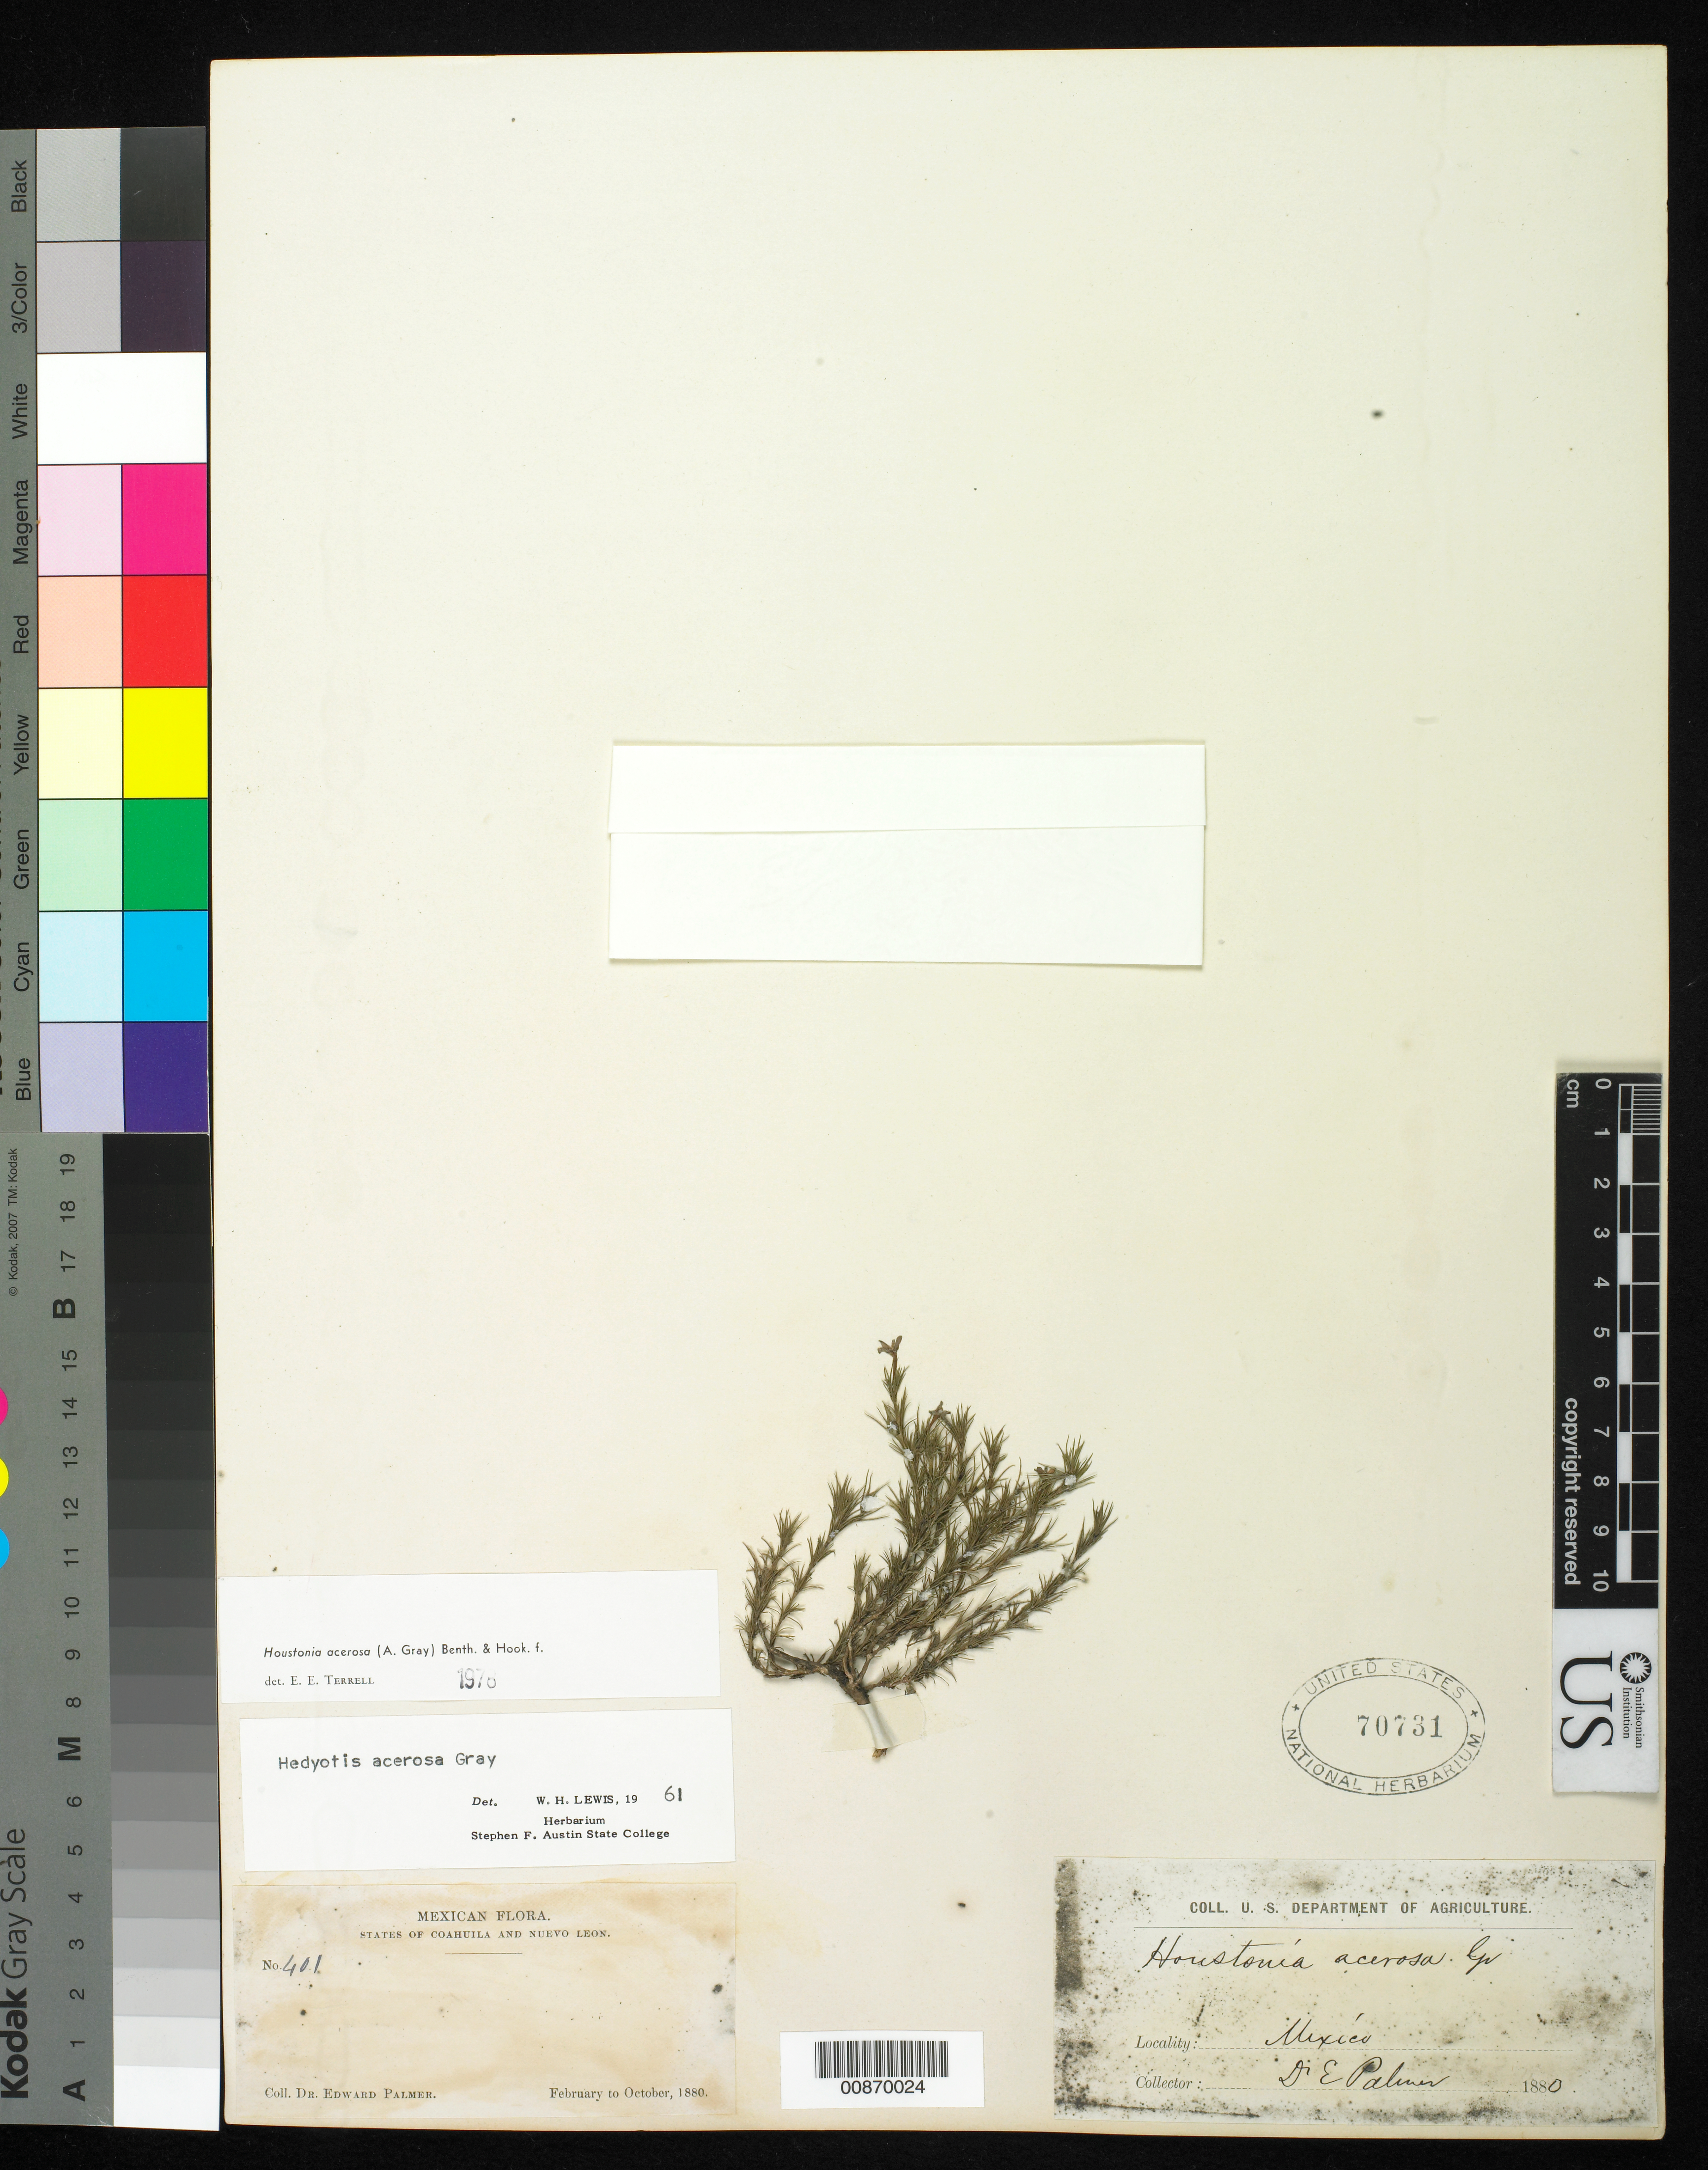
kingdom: Plantae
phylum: Tracheophyta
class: Magnoliopsida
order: Gentianales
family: Rubiaceae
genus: Houstonia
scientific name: Houstonia acerosa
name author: (A. Gray) Benth. & Hook. f.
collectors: E. Palmer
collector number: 401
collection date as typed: Feb 1880 to -- Oct 1880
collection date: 1880-02/1880-10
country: Mexico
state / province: Coahuila / Nuevo León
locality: States of Coahuila and Nuevo León.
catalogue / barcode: US 70731